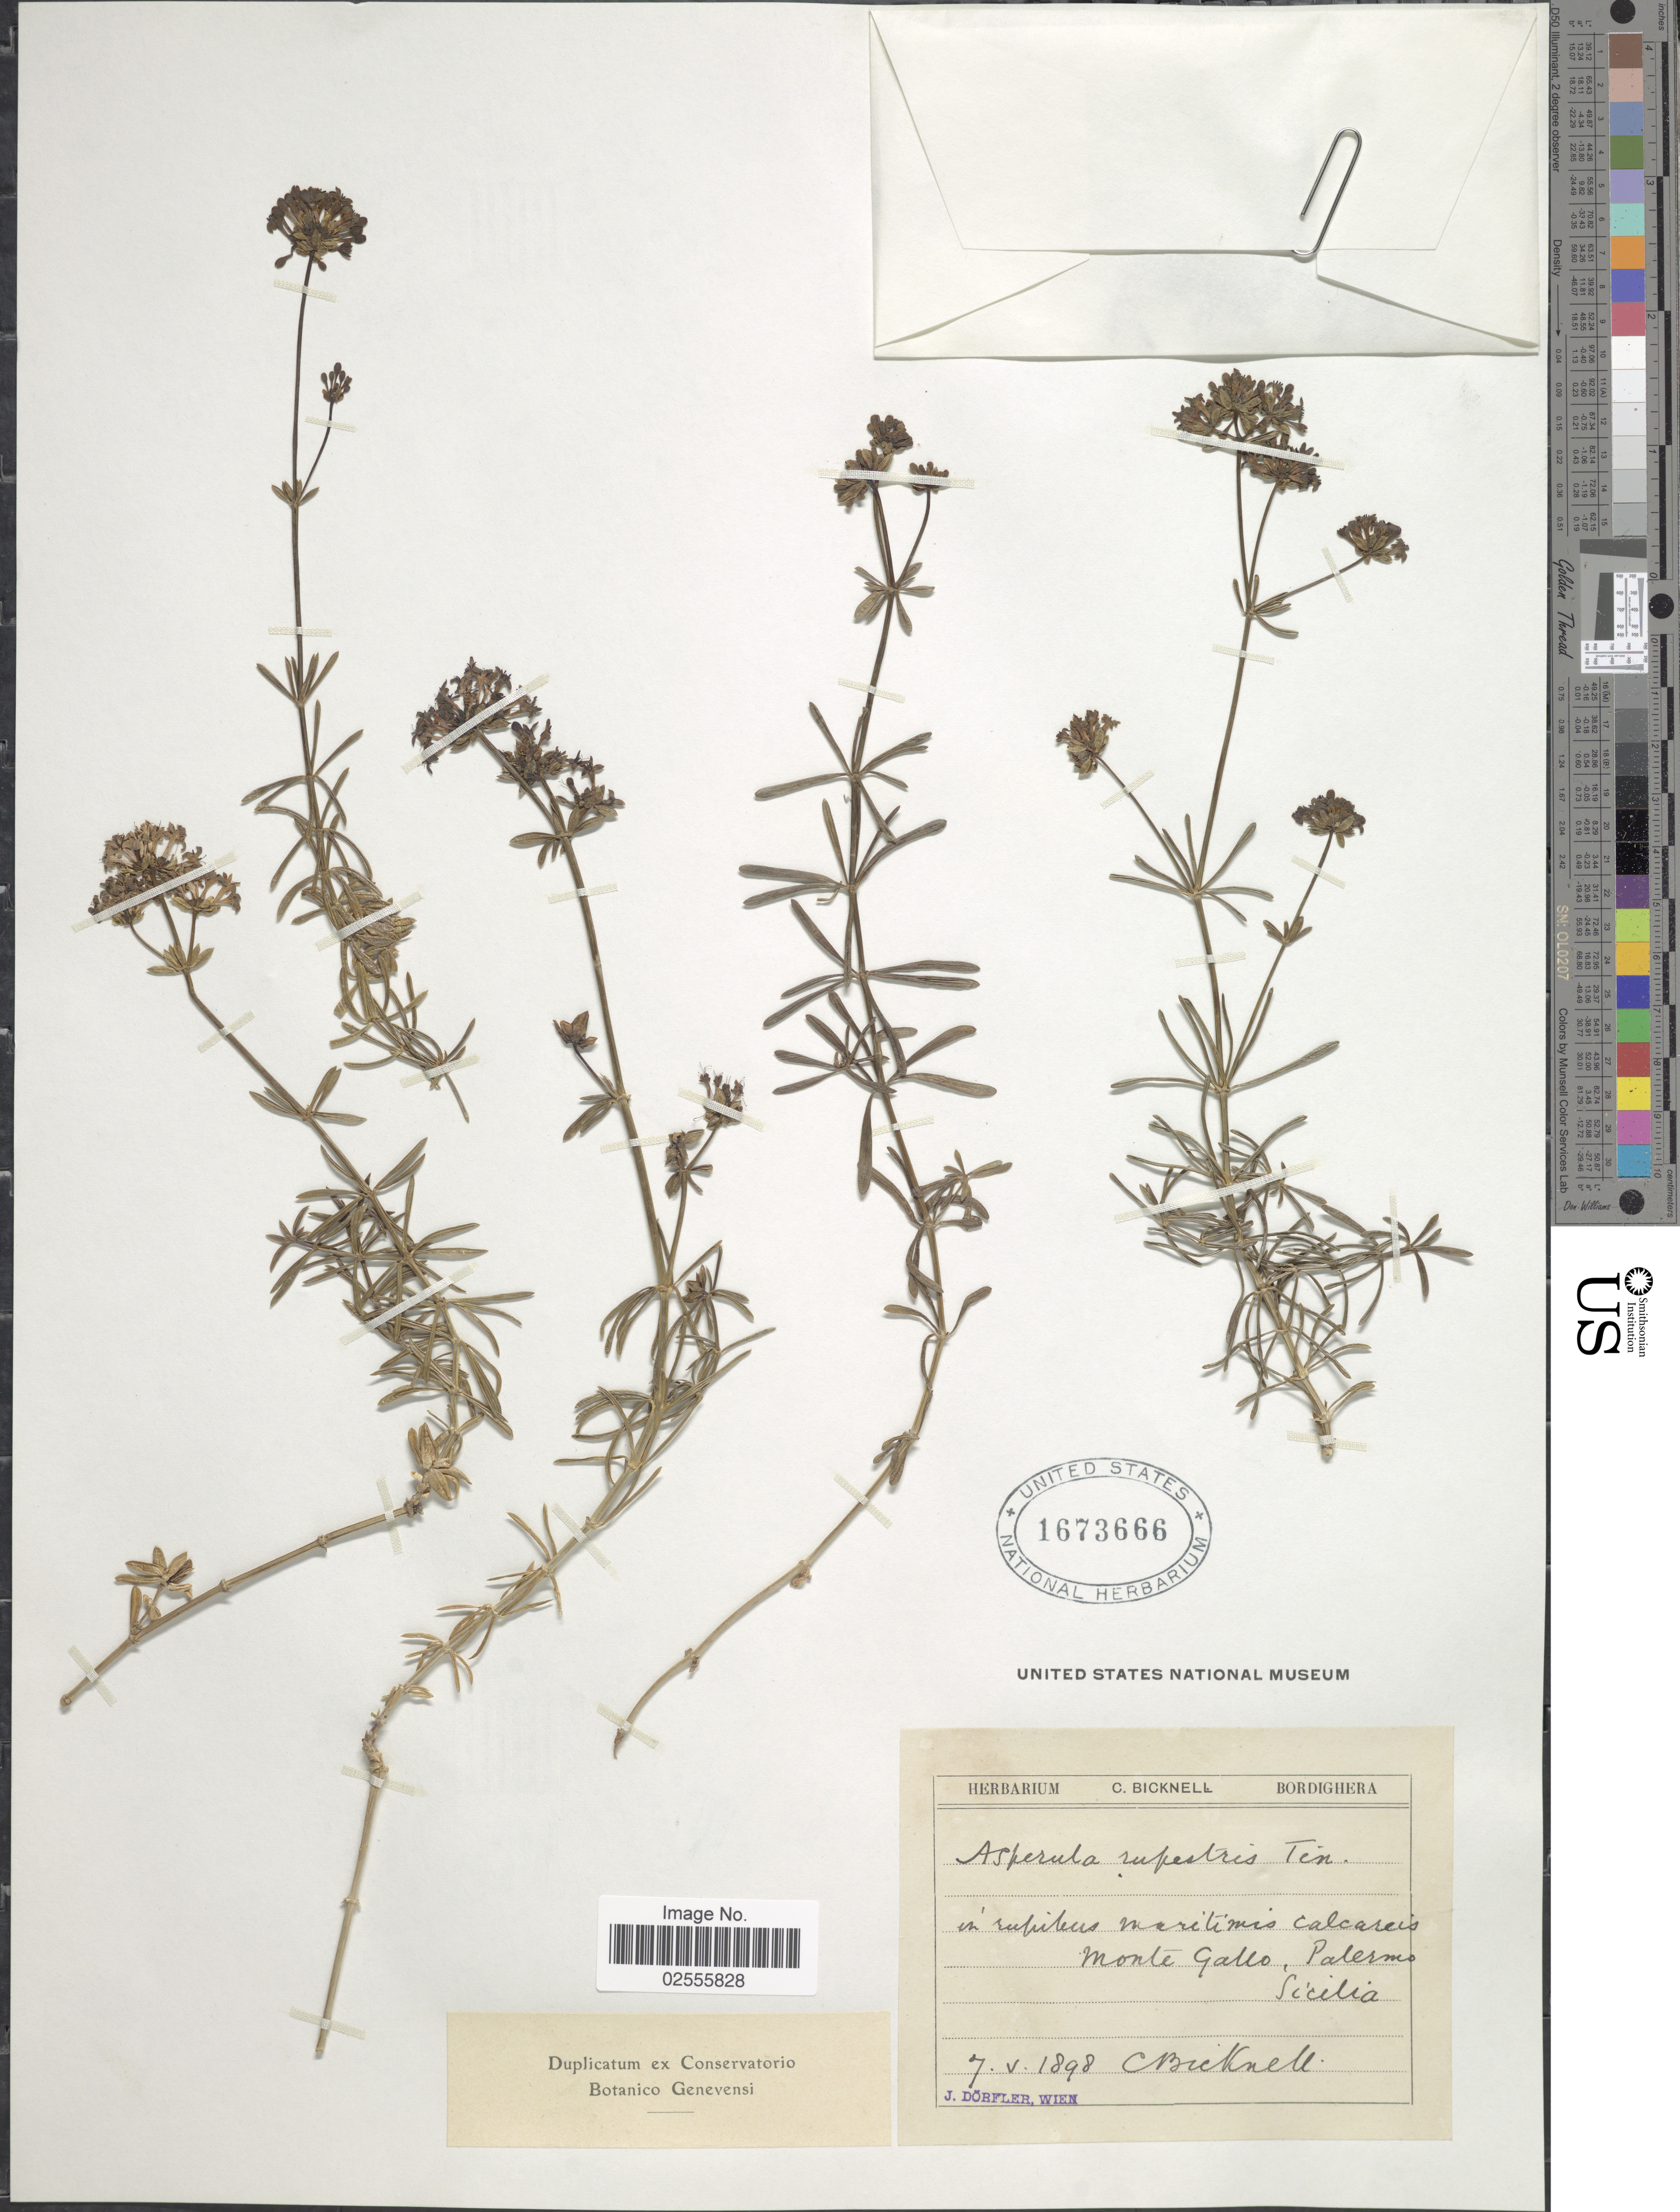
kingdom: Plantae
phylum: Tracheophyta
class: Magnoliopsida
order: Gentianales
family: Rubiaceae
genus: Asperula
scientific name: Asperula rupestris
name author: Tineo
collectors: C. Bicknell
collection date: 1898-05-07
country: Italy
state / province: Siciliana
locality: In rupibus maritimis calcareis Monte Gallo, Palermo, Sicilia. [interpreted]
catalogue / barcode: US 1673666